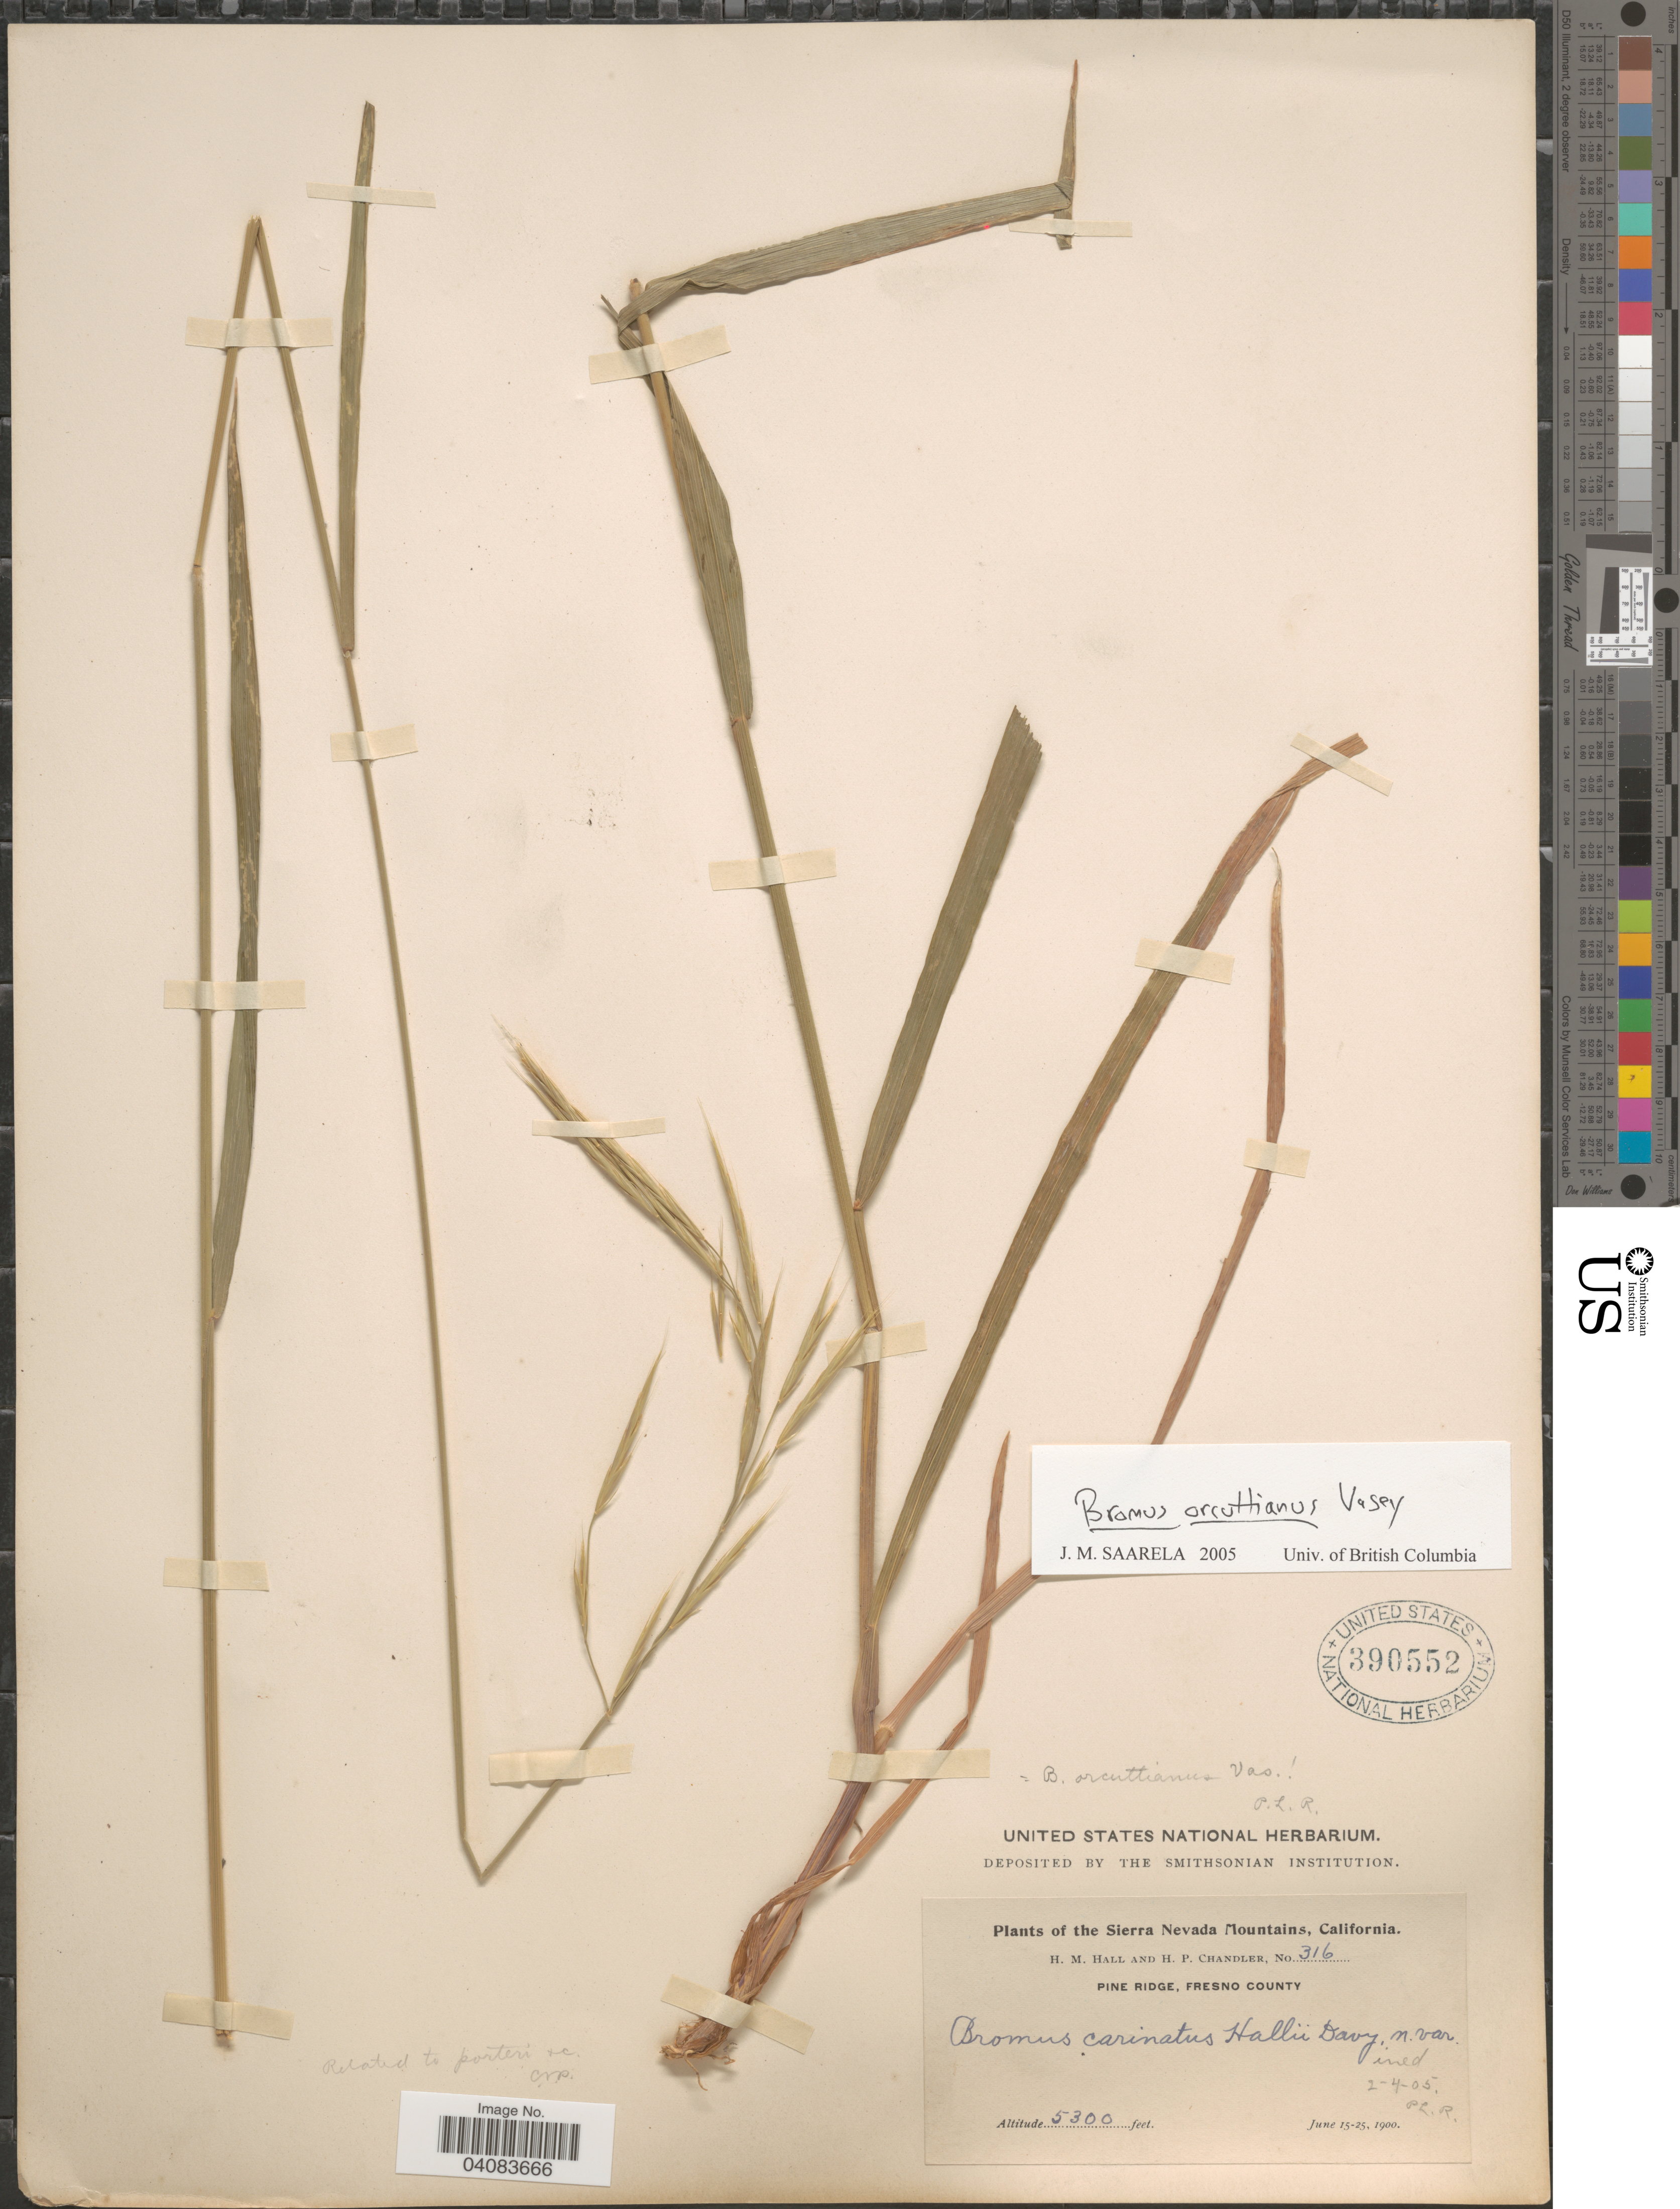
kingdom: Plantae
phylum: Tracheophyta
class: Liliopsida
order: Poales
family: Poaceae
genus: Bromus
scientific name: Bromus orcuttianus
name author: Vasey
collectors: H. M. Hall & H. Chandler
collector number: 316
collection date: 1900-06-15/1900-06-25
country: United States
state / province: California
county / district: Fresno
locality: The Sierra Nevada Mountains. Pine Ridge, Fresno County.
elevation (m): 1615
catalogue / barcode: US 390552